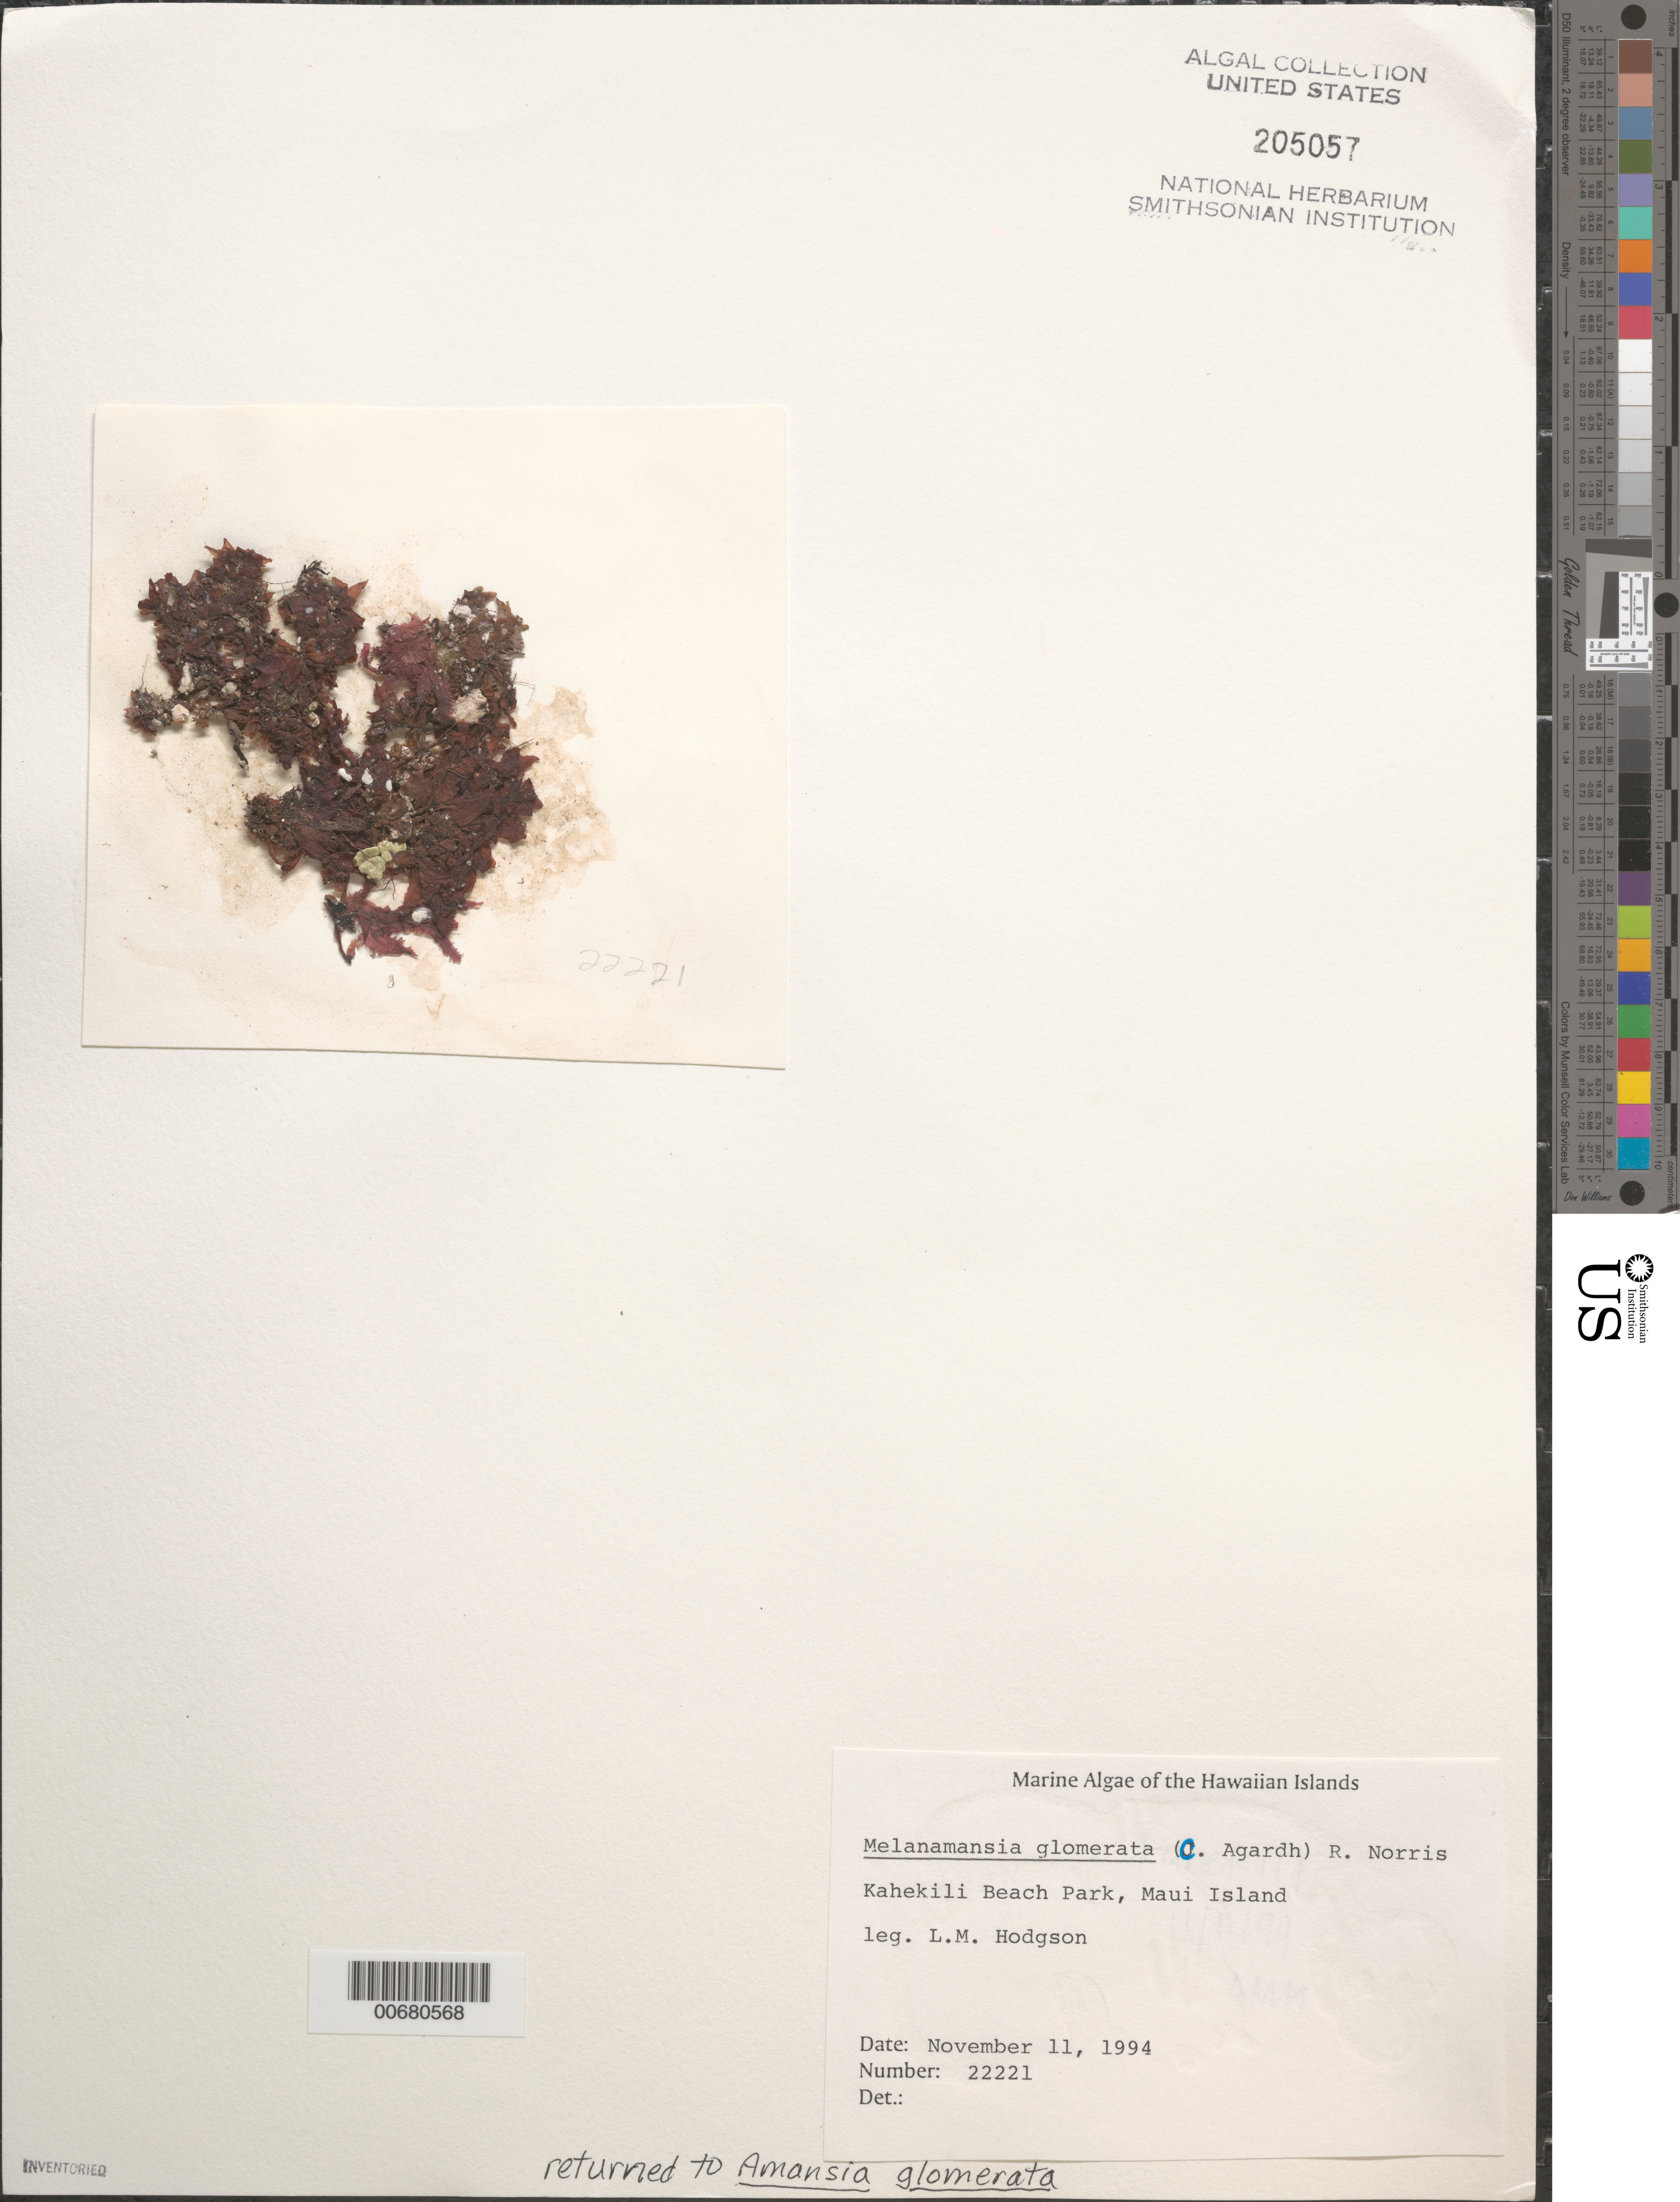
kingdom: Plantae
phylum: Rhodophyta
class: Florideophyceae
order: Ceramiales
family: Rhodomelaceae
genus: Amansia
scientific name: Amansia glomerata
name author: C. Agardh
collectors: L. M. Hodgson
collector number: IAA 22221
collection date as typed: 11 Nov 1994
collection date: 1994-11-11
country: United States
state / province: Hawaii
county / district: Maui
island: Maui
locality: Kahekili Beach Park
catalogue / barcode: US 205057